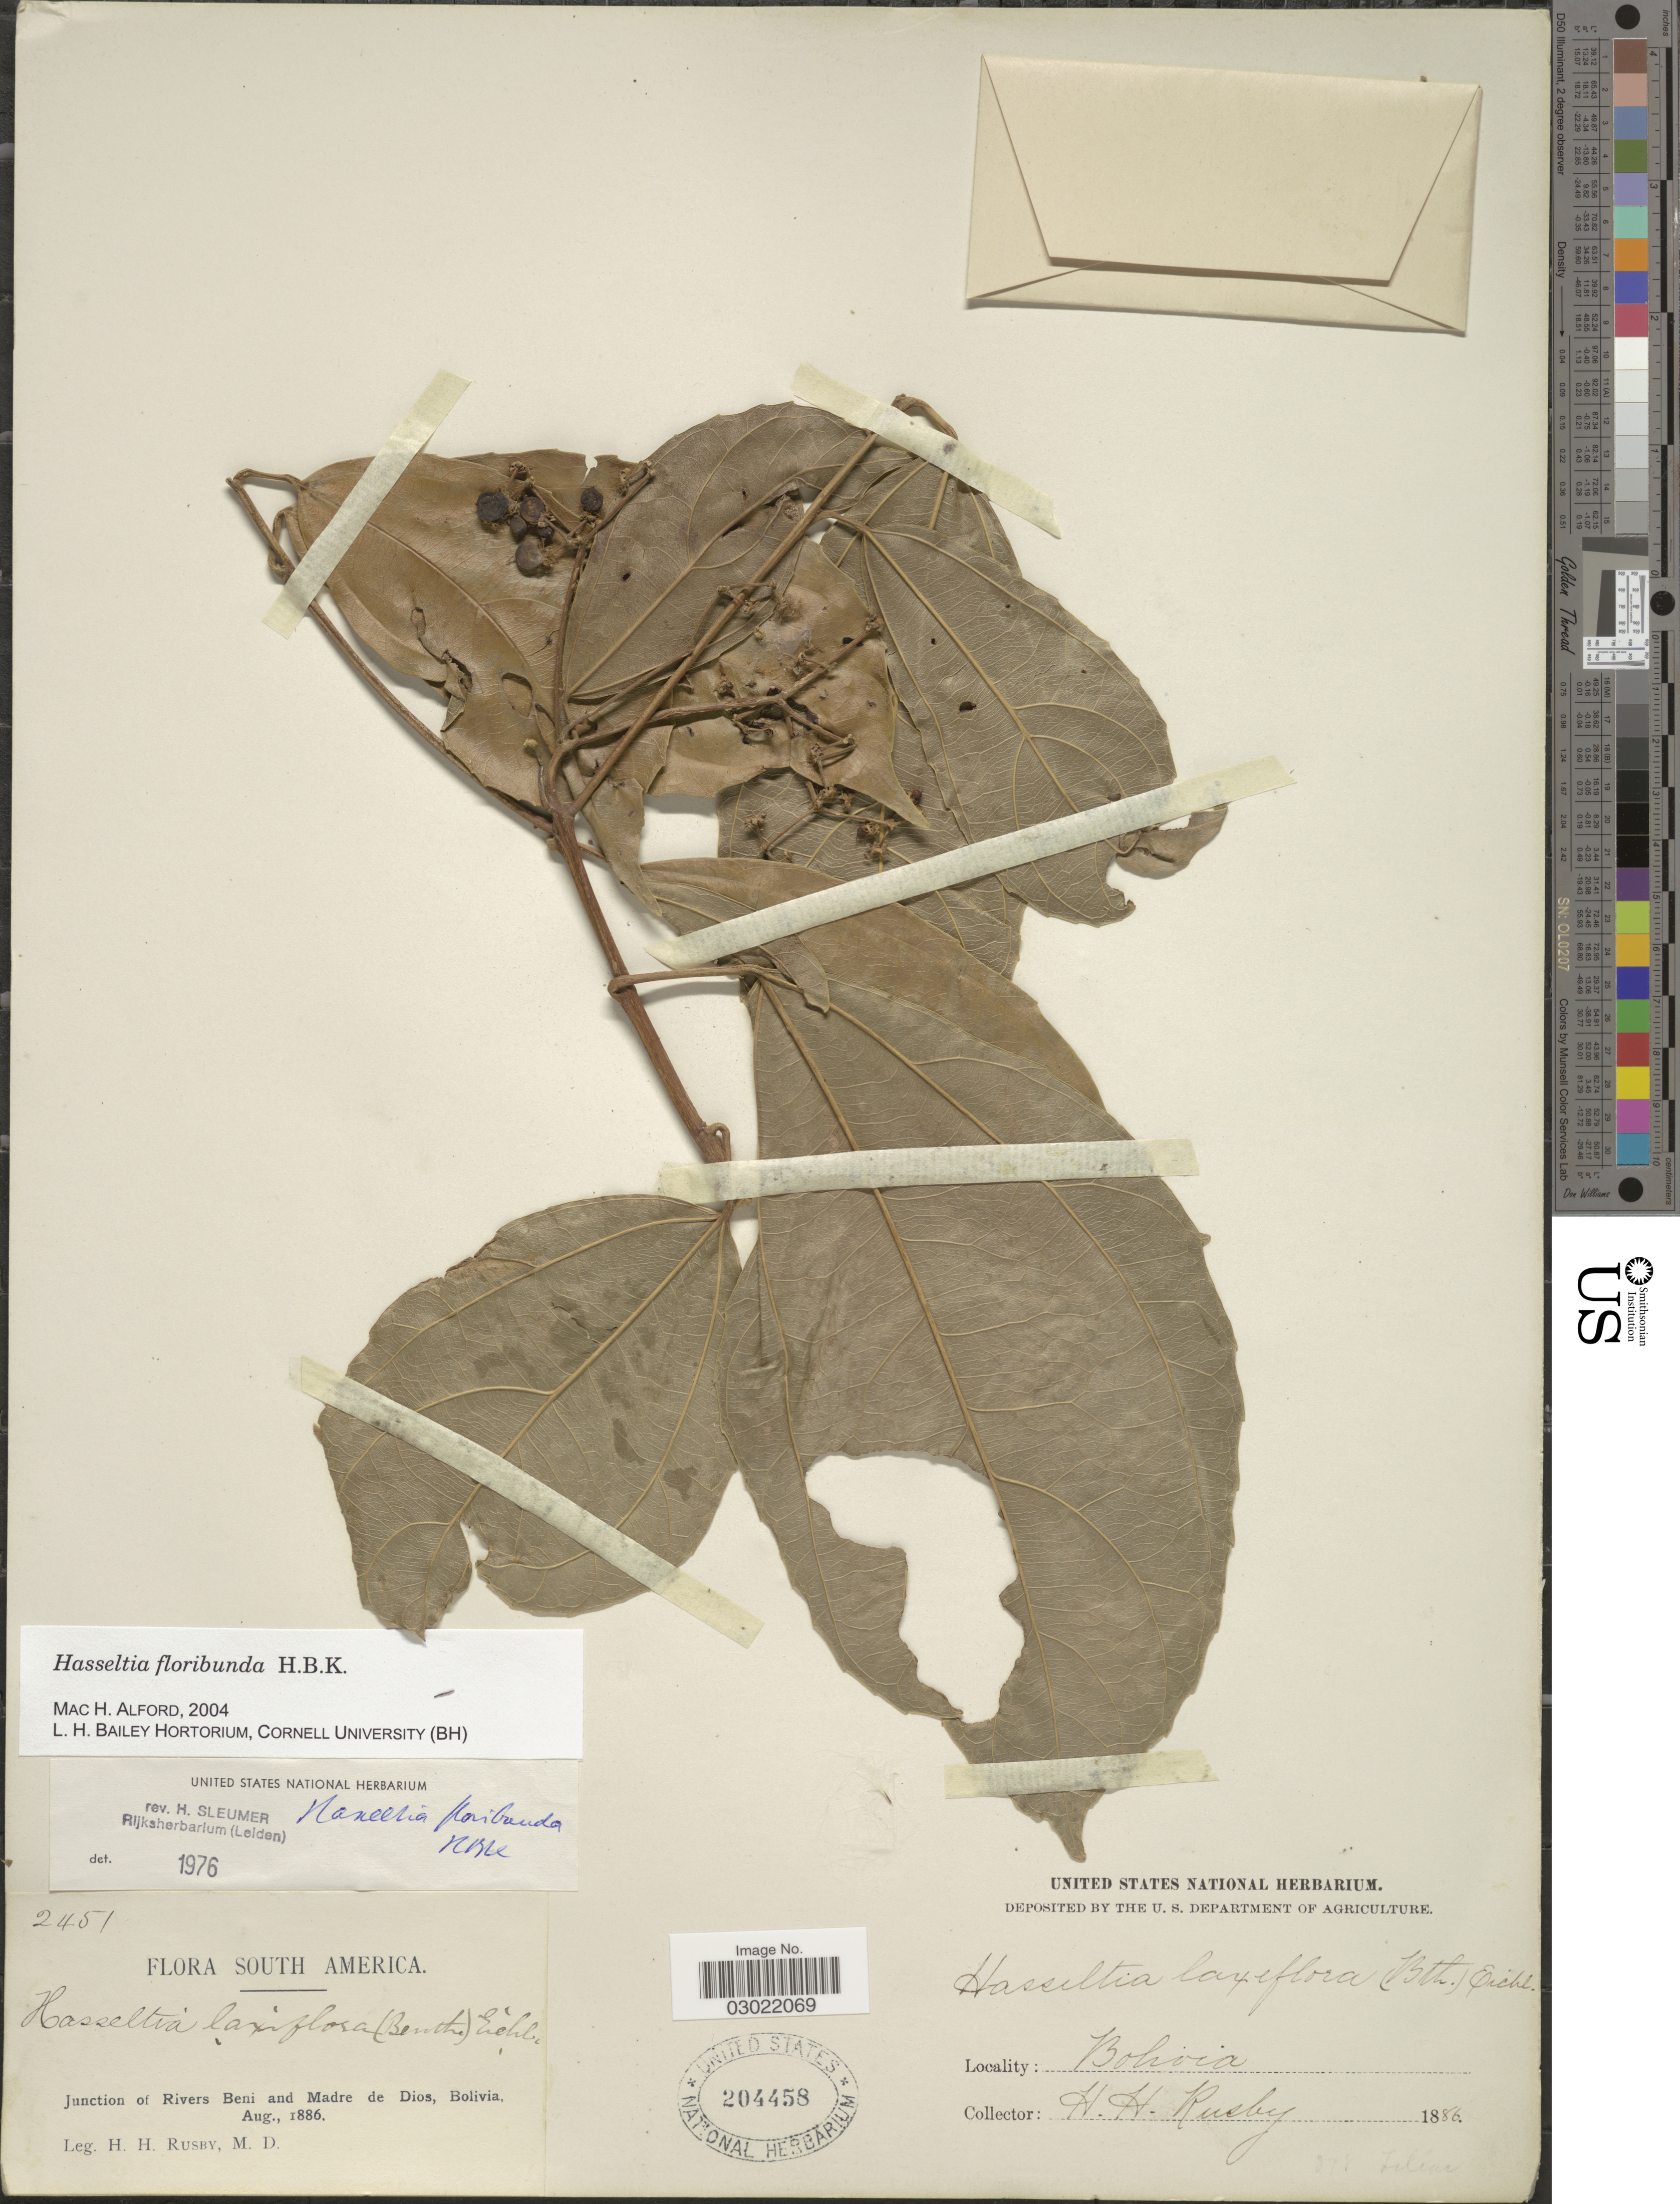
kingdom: Plantae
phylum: Tracheophyta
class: Magnoliopsida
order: Malpighiales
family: Salicaceae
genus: Hasseltia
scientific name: Hasseltia floribunda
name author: Kunth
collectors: H. H. Rusby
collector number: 2451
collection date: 1886-08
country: Bolivia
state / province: Beni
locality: Junction of Rivers Beni and Madre de Dios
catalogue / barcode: US 204458